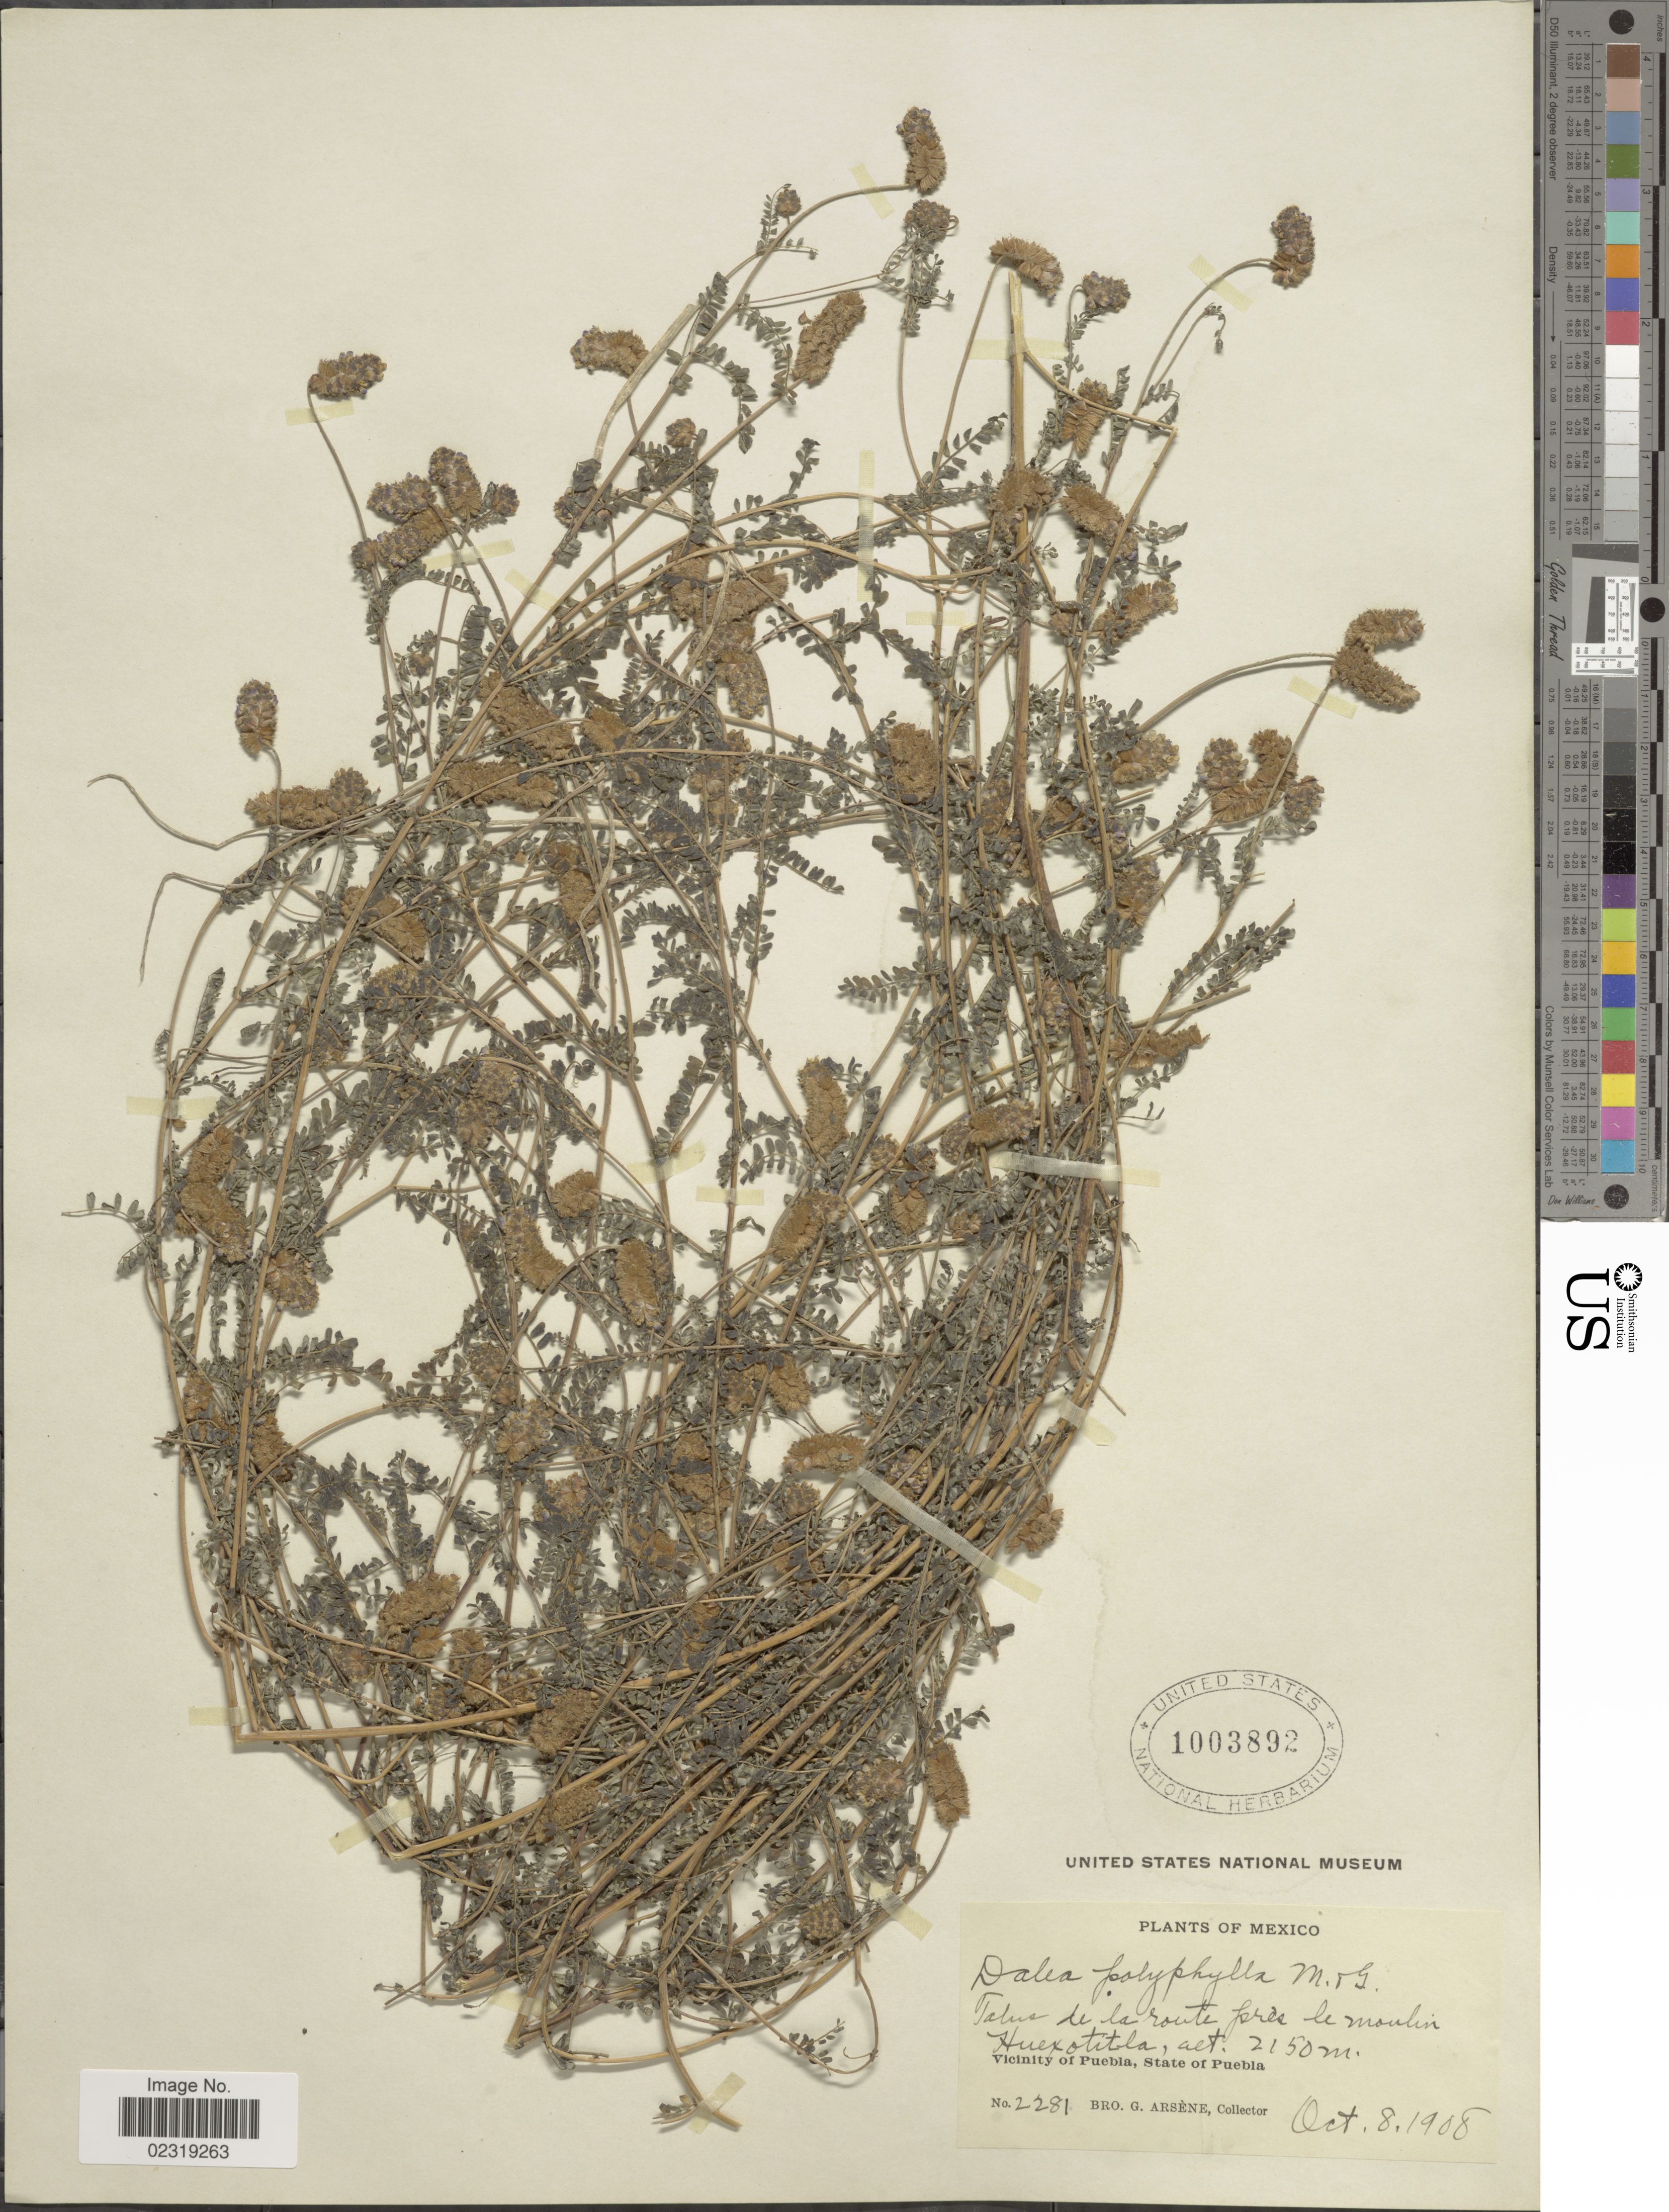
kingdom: Plantae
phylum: Tracheophyta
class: Magnoliopsida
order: Fabales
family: Fabaceae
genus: Dalea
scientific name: Dalea foliolosa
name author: (Aiton) Barneby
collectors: Bro. G. Arsène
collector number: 2281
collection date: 1908-10-08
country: Mexico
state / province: Puebla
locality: Talus de la route près le moulin Hueotitla. Vicinity of Puebla, State of Puebla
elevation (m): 2150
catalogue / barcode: US 1003892